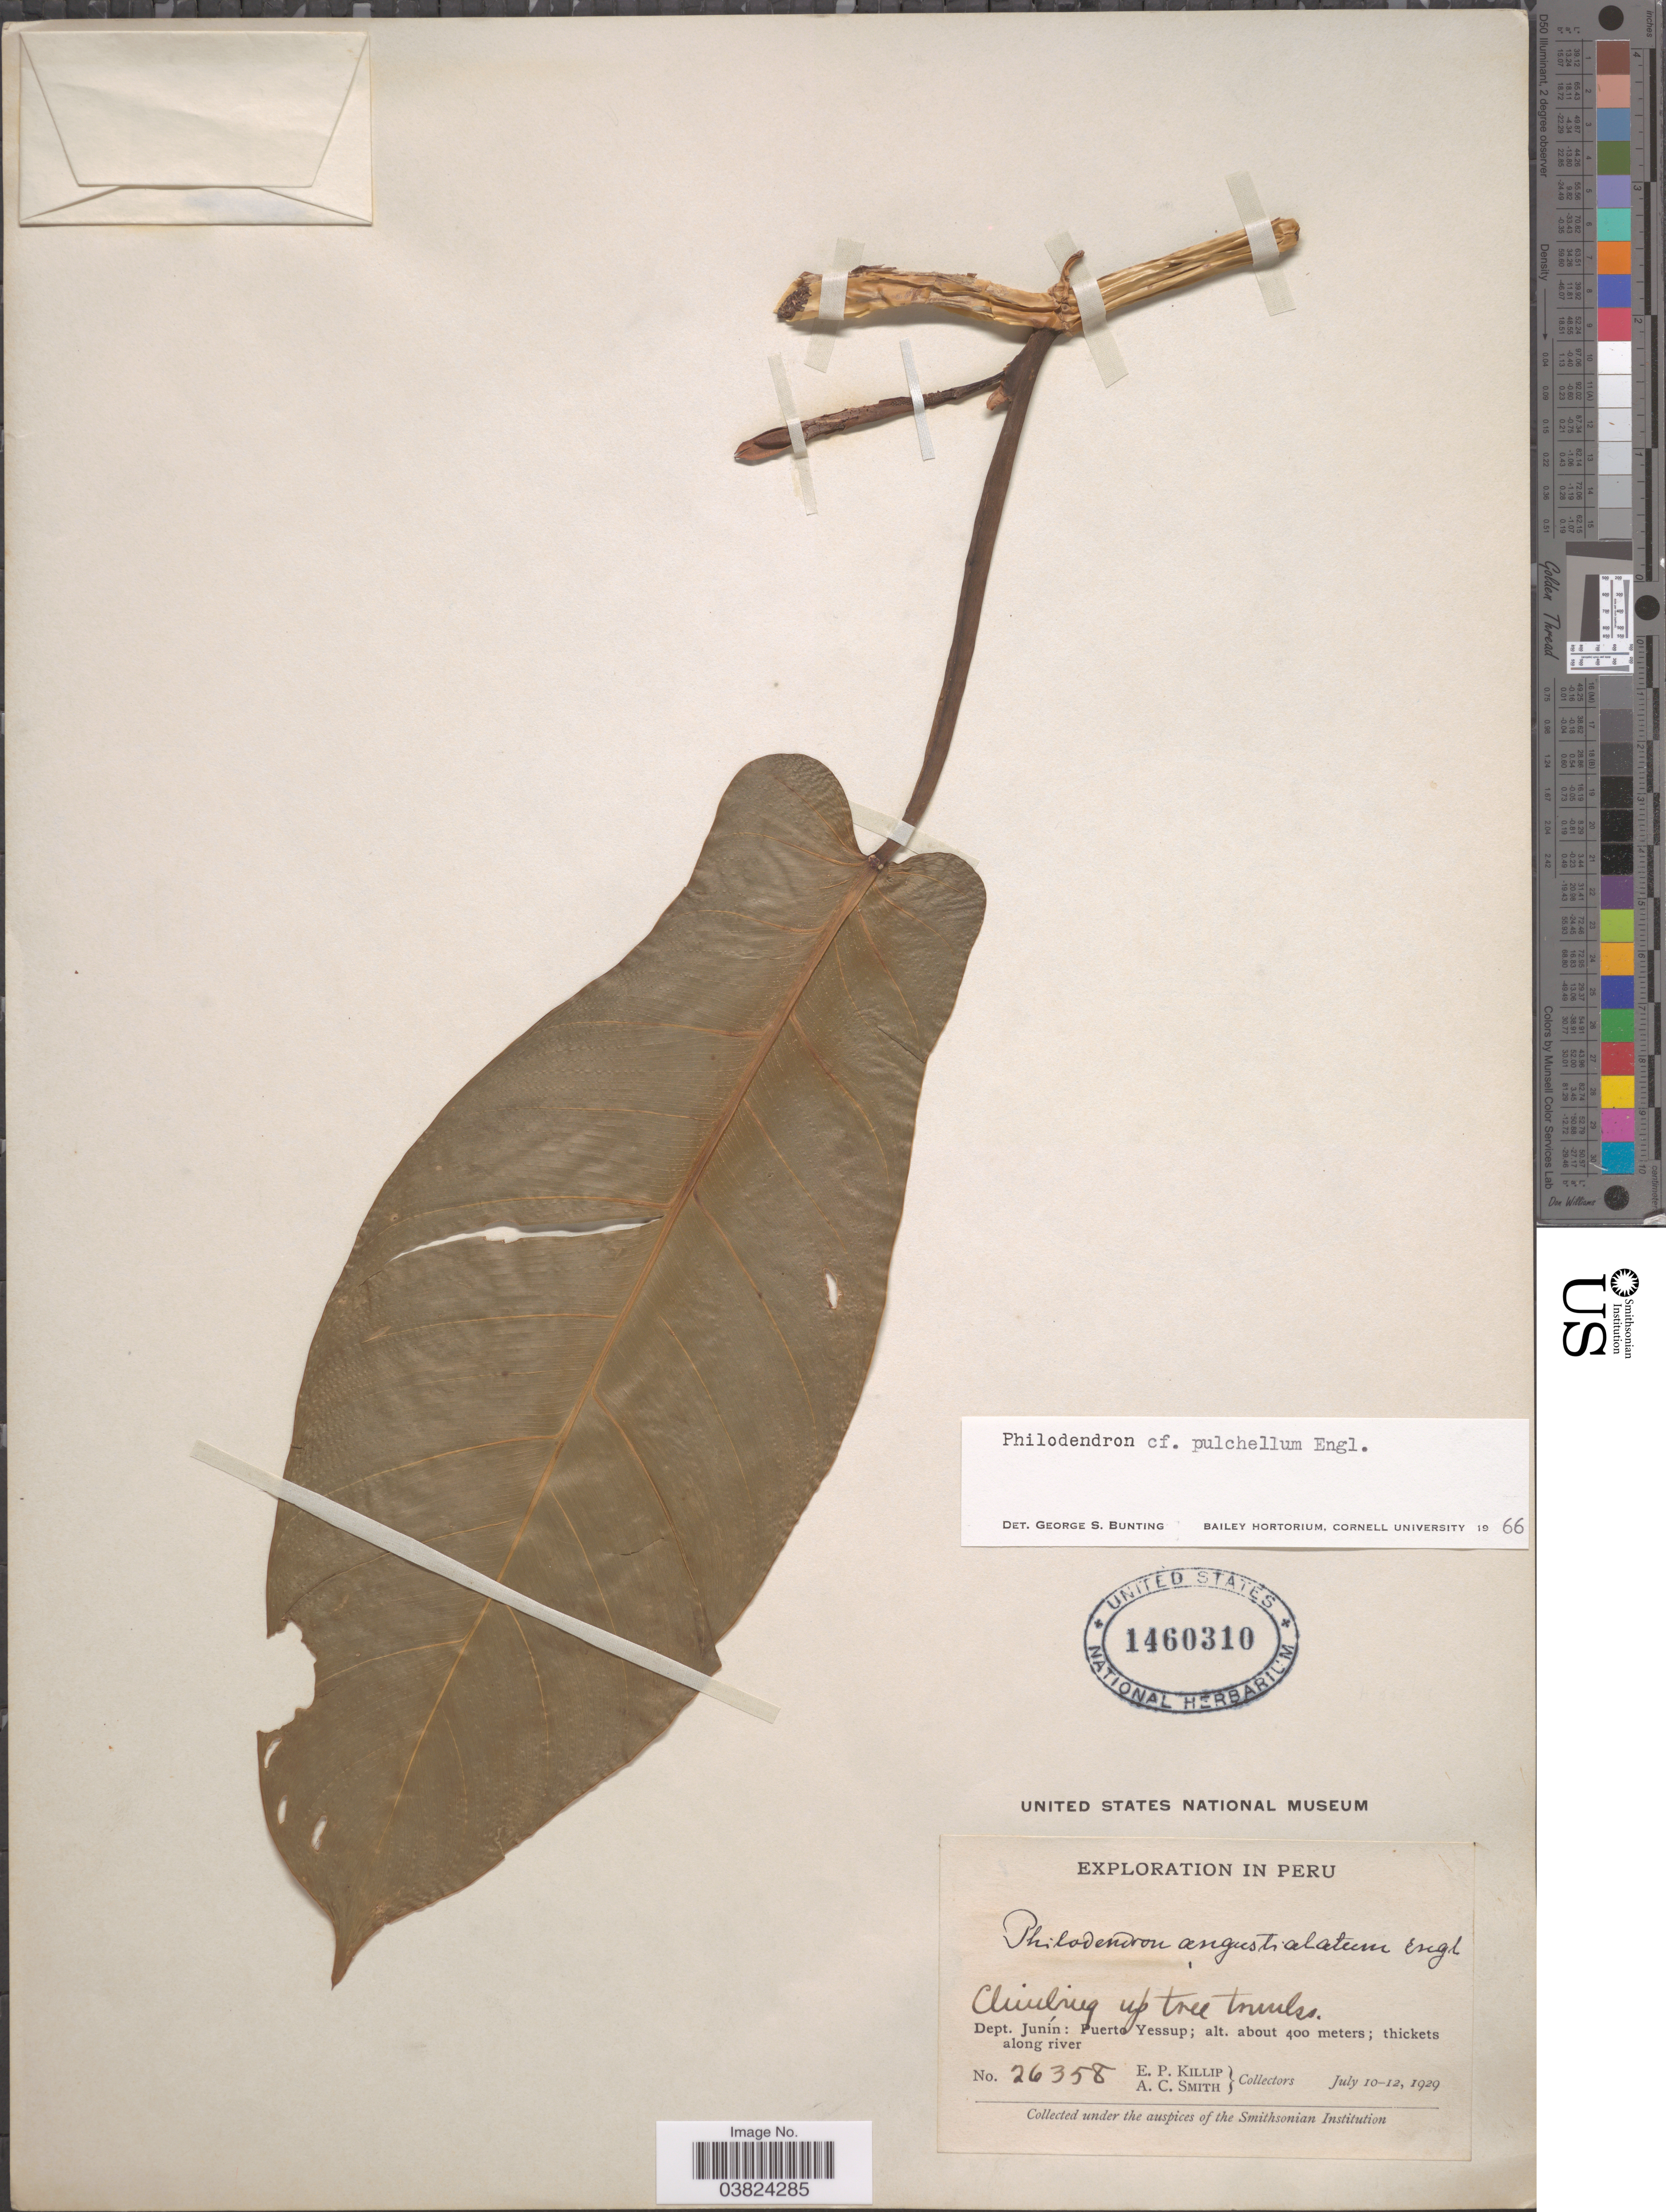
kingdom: Plantae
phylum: Tracheophyta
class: Liliopsida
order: Alismatales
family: Araceae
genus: Philodendron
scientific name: Philodendron pulchellum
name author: Engl.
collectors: E. P. Killip & A. C. Smith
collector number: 26358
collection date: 1929-07-10/1929-07-12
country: Peru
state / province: Junín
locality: Dept. Junín: Puerto Yessup; thickets along river.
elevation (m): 400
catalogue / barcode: US 1460310